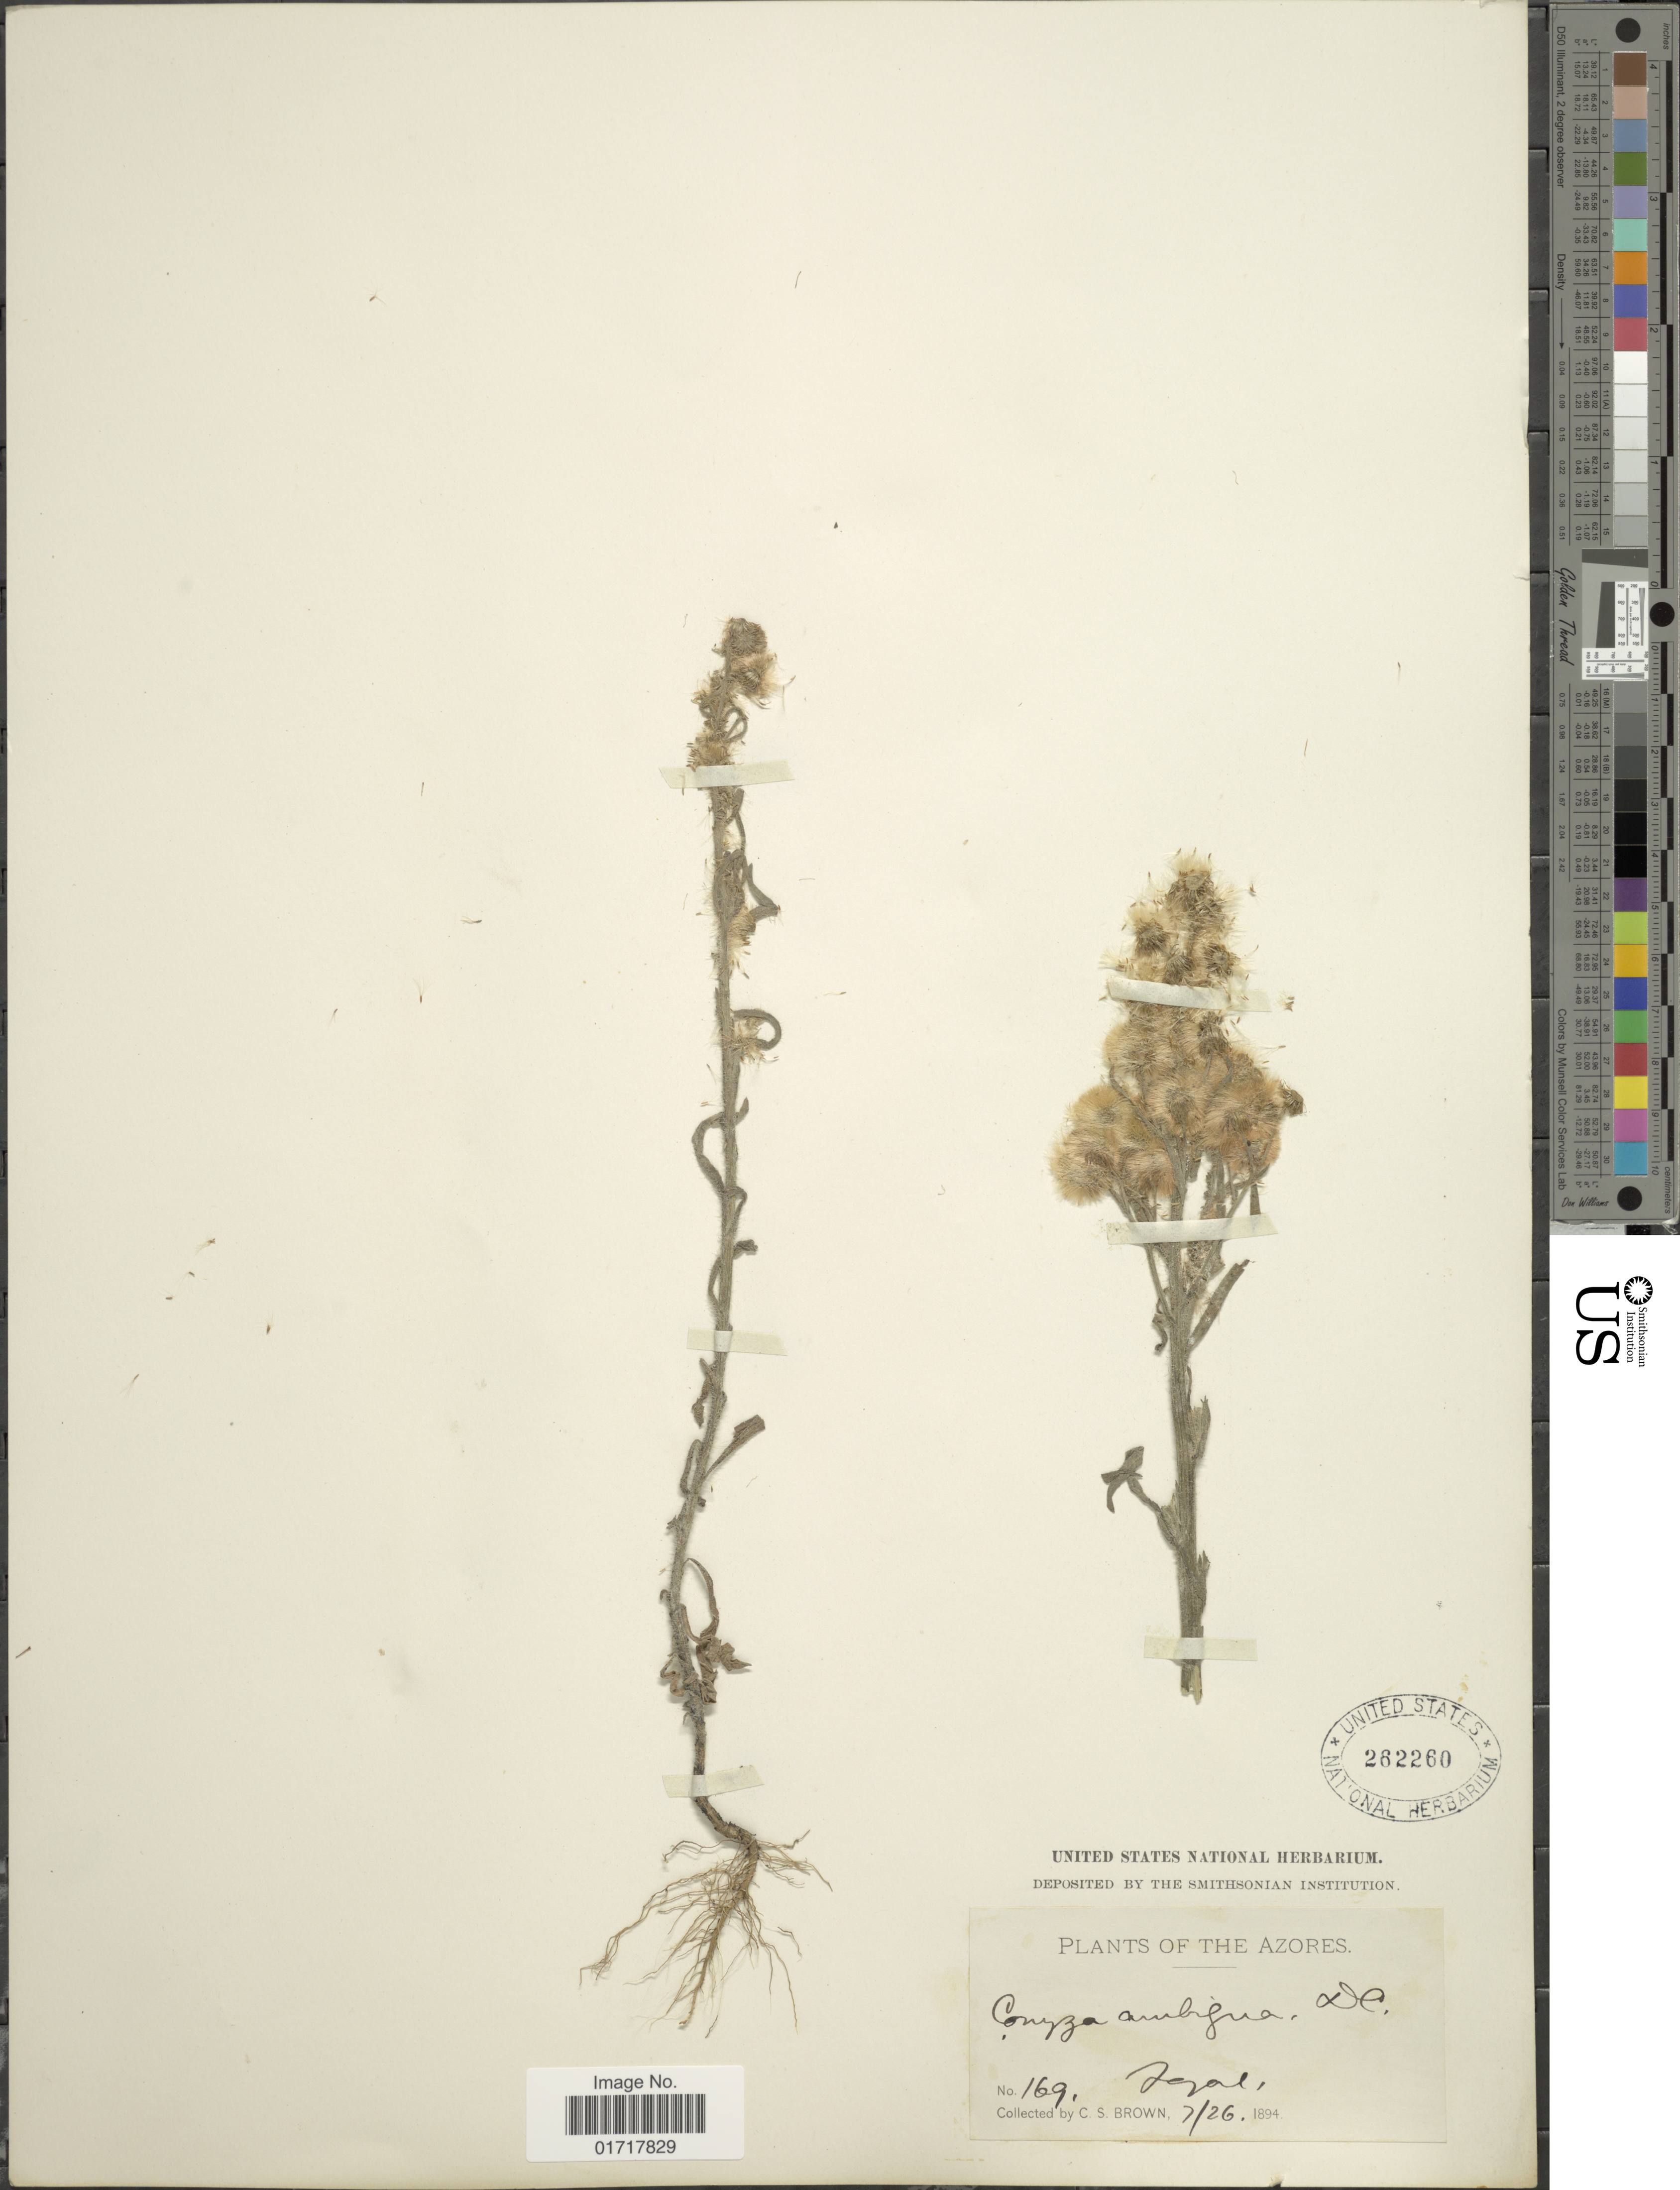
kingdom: Plantae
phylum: Tracheophyta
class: Magnoliopsida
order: Asterales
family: Asteraceae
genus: Conyza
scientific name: Conyza ambigua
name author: DC.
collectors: C. S. Brown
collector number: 169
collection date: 1894-07-26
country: Portugal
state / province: Azores (Aut. Reg.)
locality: The Azores, Jegal. [interpreted]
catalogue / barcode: US 262260